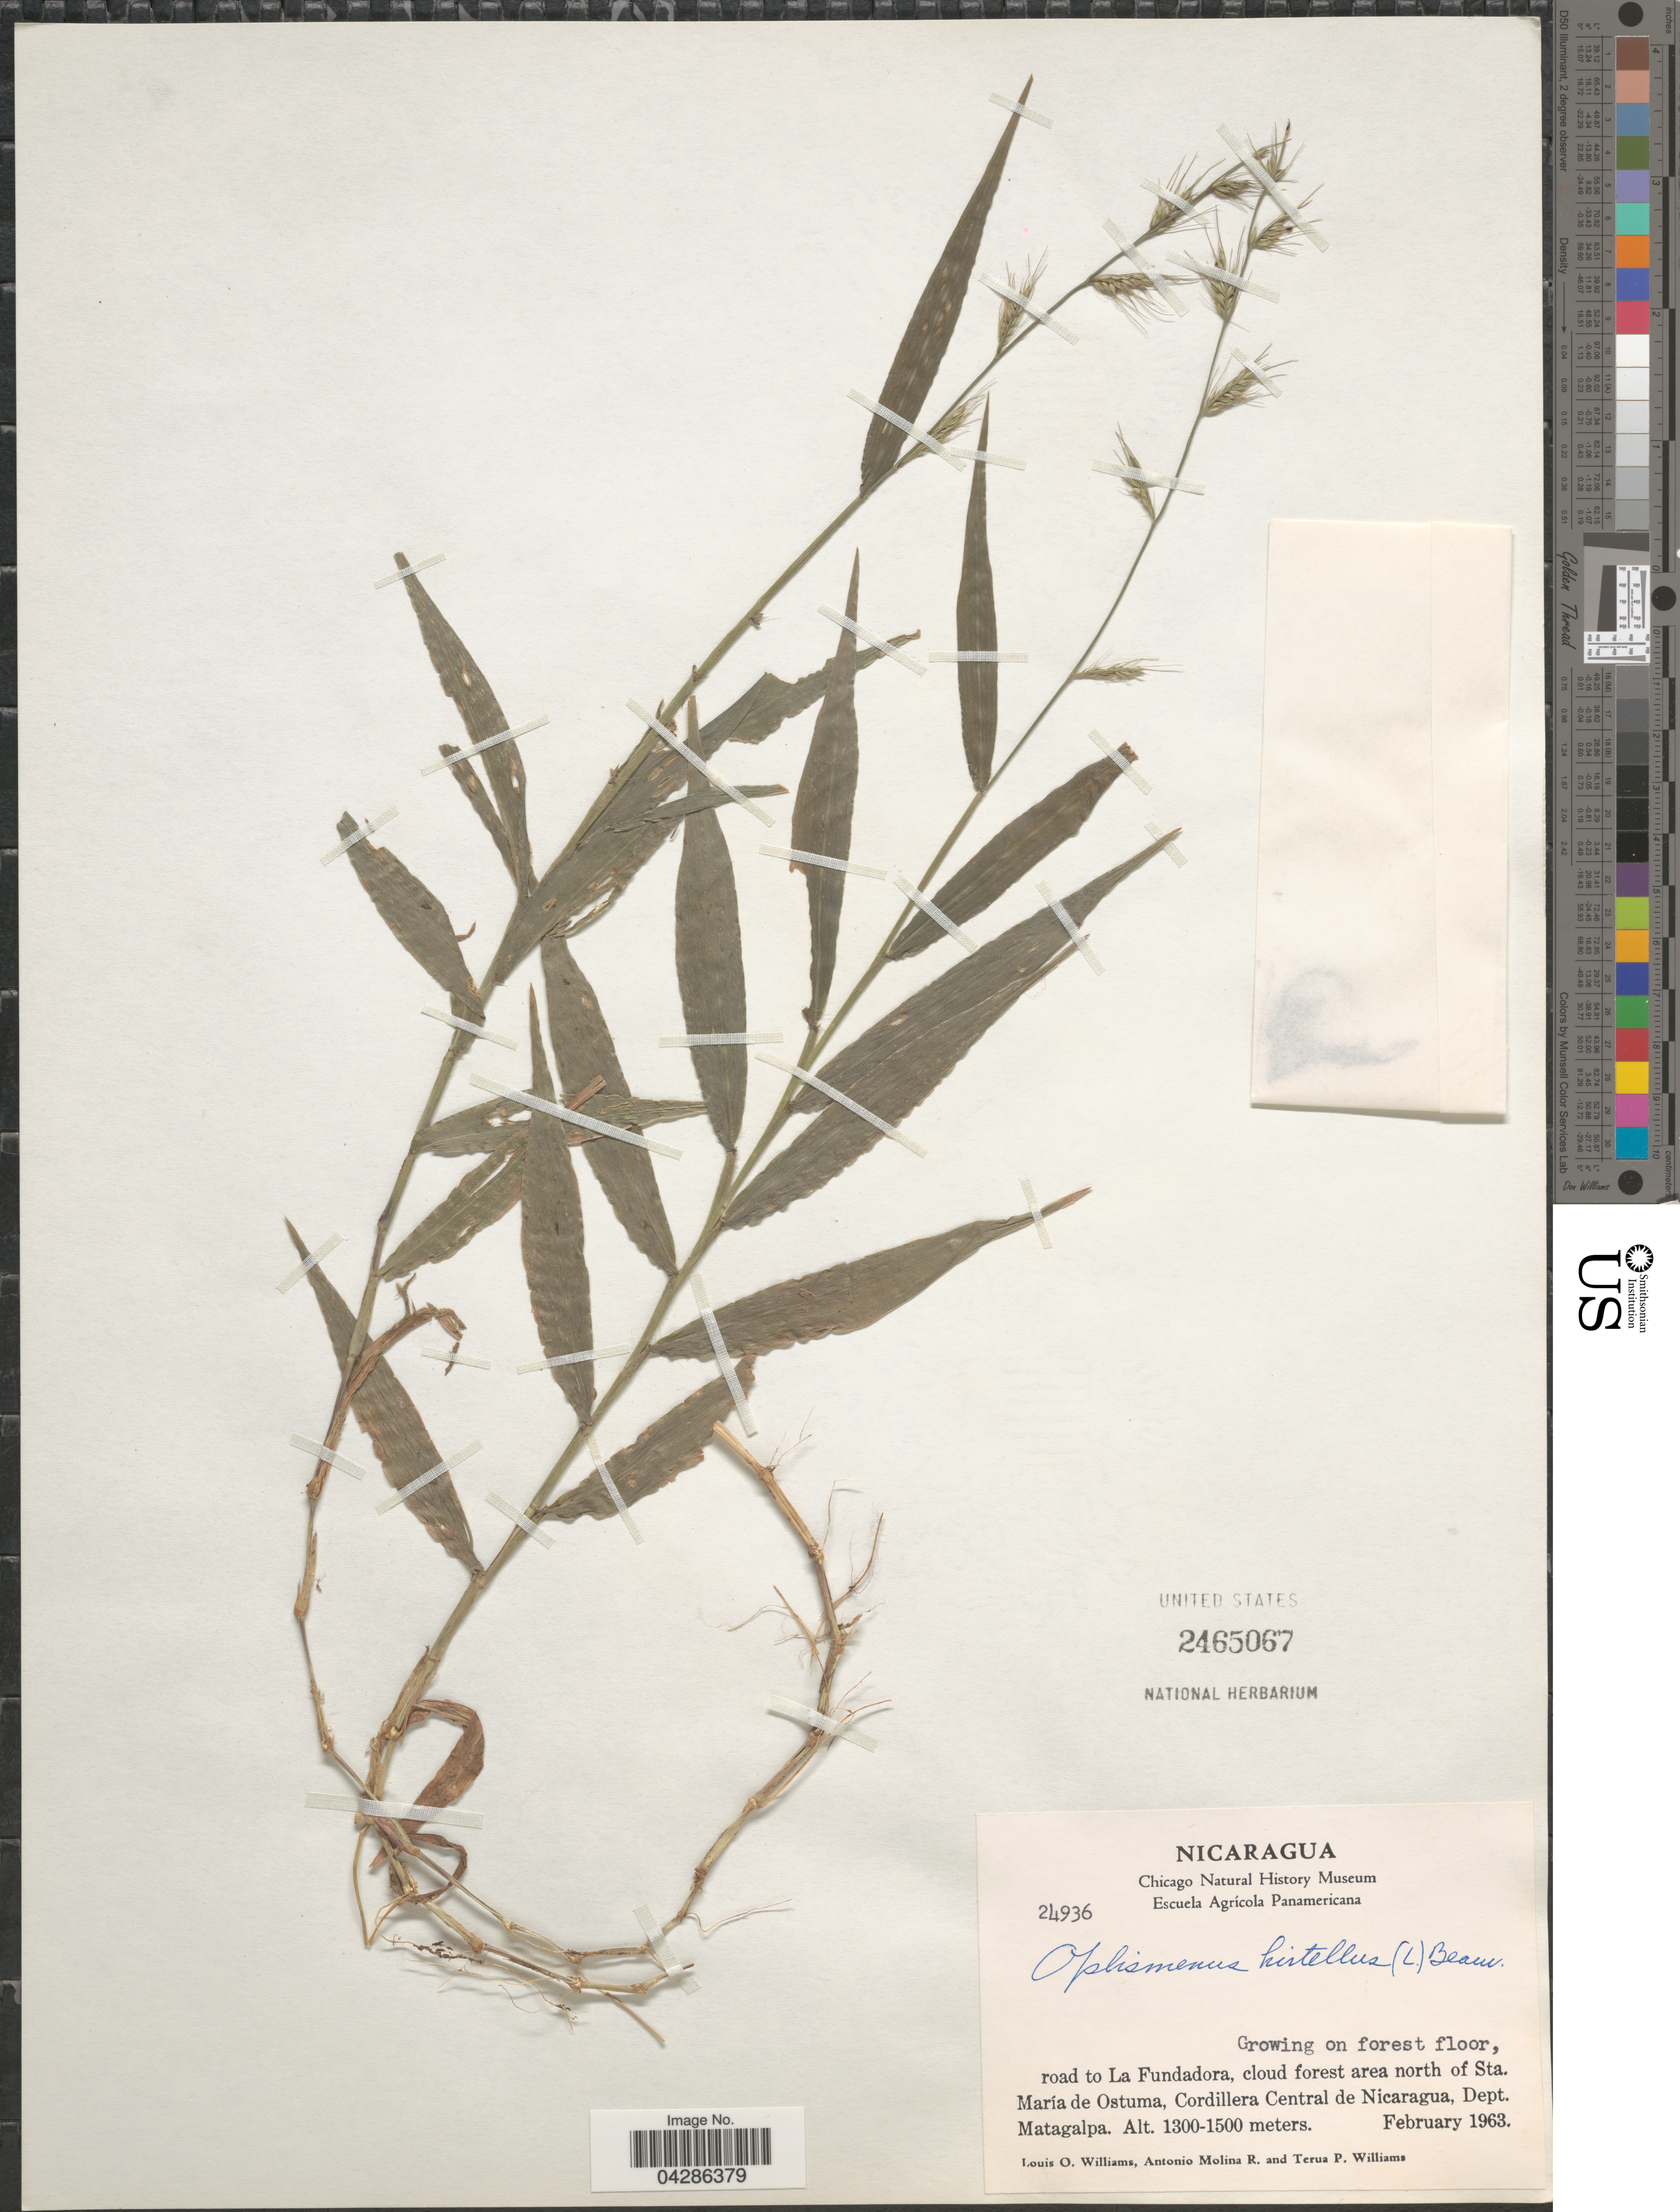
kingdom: Plantae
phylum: Tracheophyta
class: Liliopsida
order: Poales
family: Poaceae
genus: Oplismenus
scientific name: Oplismenus hirtellus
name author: (L.) P. Beauv.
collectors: L. O. Williams, A. Molina R. & T. P. Williams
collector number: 24936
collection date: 1963-02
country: Nicaragua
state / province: Matagalpa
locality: Growing on forest floor, road to La Fundadora, cloud forest area north of Sta. María de Ostuma, Cordillera Central de Nicaragua, Dept. Matagalpa.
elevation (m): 1300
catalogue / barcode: US 2465067